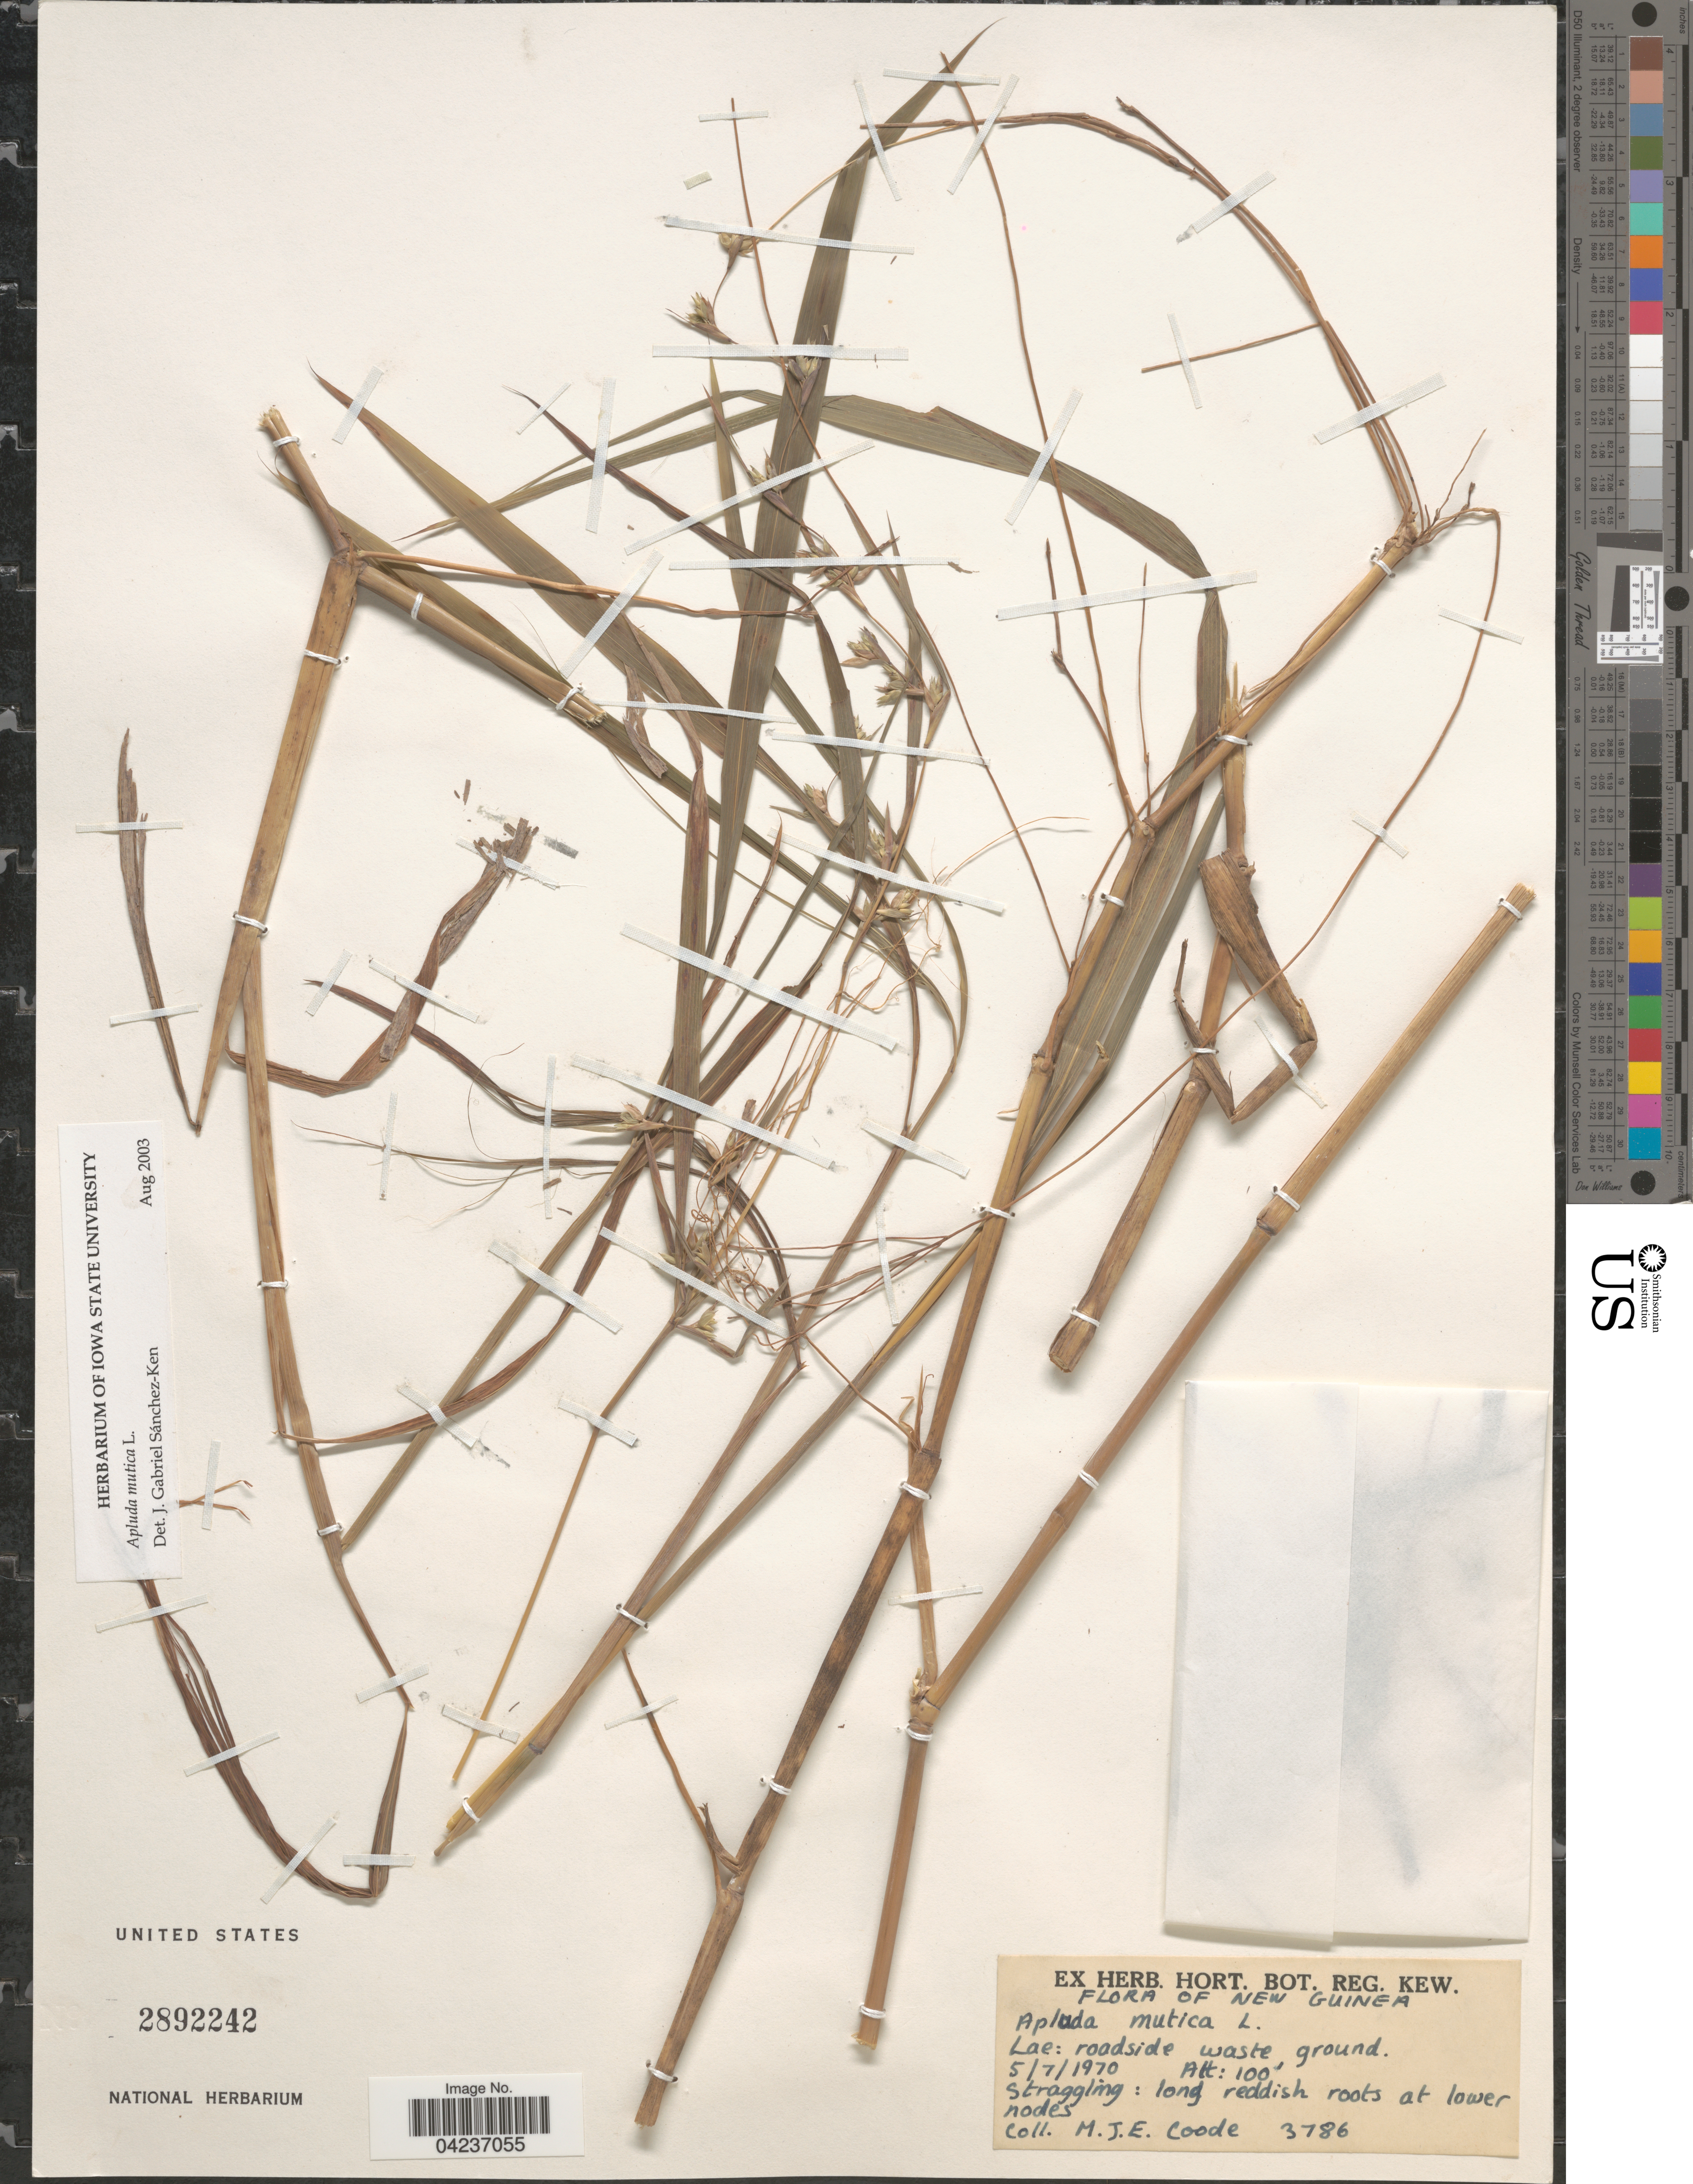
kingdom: Plantae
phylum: Tracheophyta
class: Liliopsida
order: Poales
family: Poaceae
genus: Apluda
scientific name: Apluda mutica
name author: L.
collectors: M. J. E. Coode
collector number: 3786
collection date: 1970-07-05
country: Papua New Guinea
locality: New Guinea. Lae: roadside waste ground.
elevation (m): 30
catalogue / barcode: US 2892242